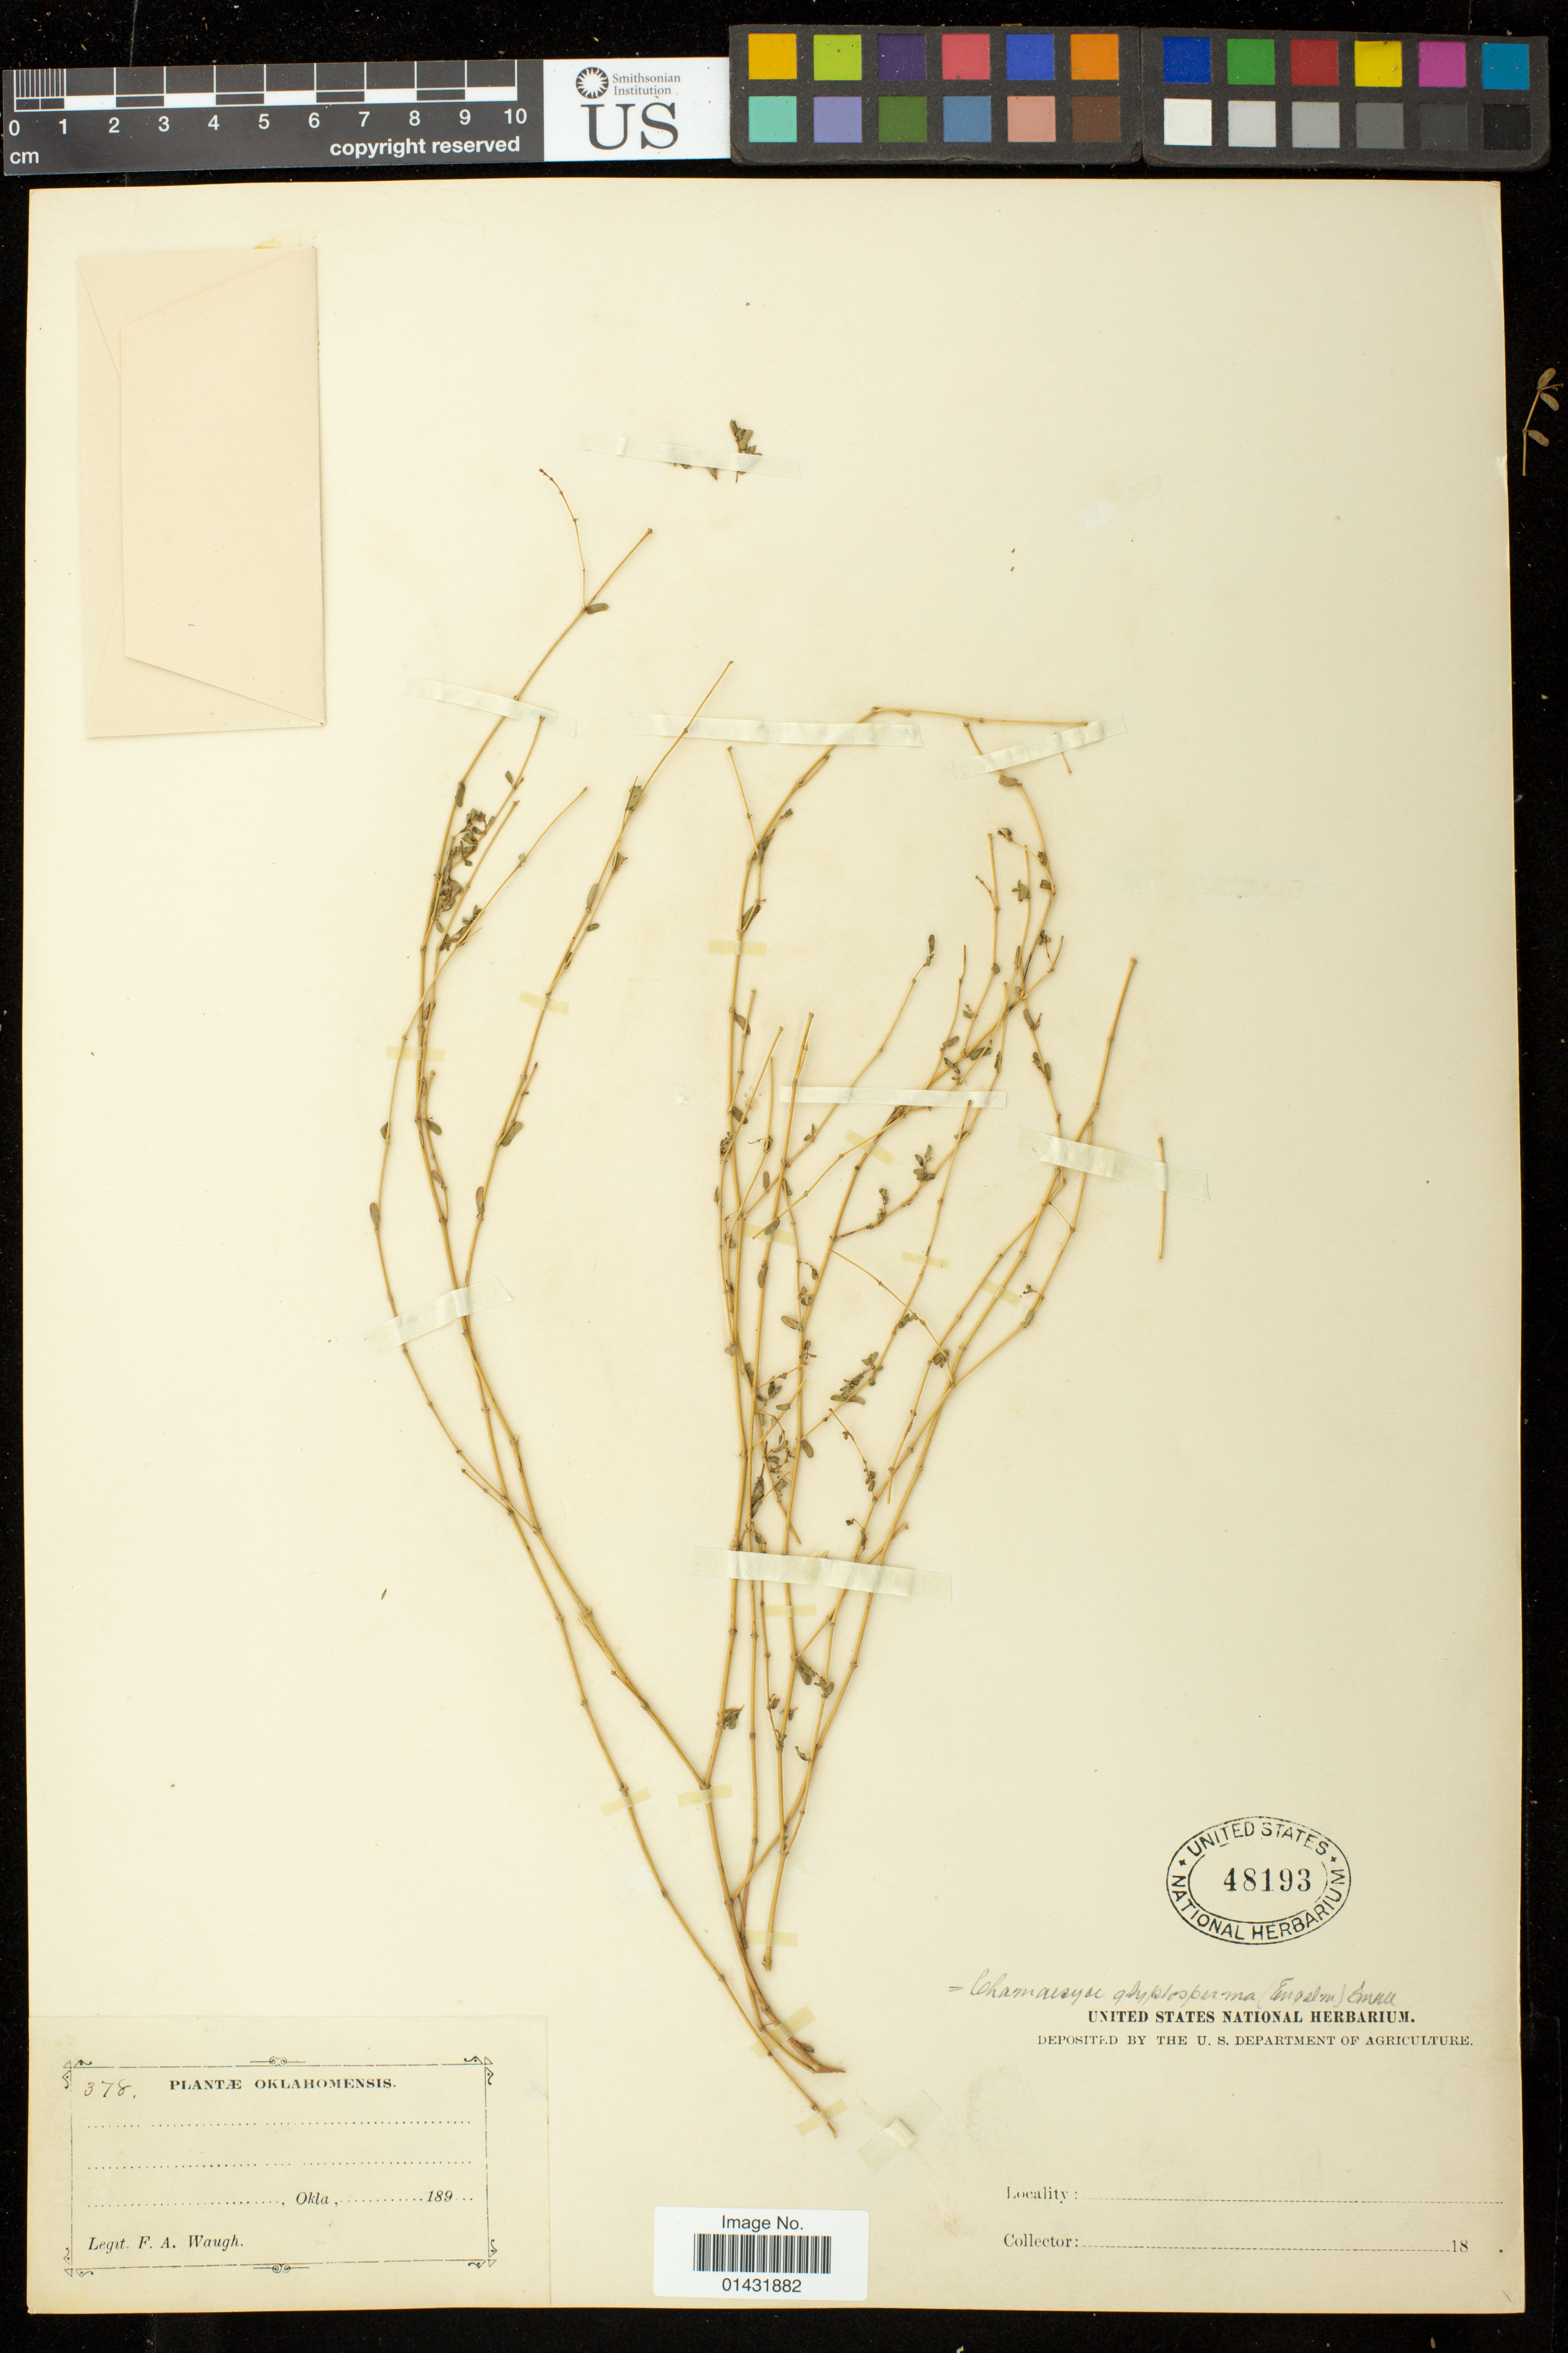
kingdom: Plantae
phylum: Tracheophyta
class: Magnoliopsida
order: Malpighiales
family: Euphorbiaceae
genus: Euphorbia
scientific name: Euphorbia glyptosperma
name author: Engelm.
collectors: F. Waugh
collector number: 378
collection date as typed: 189-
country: United States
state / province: Oklahoma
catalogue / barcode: US 48193